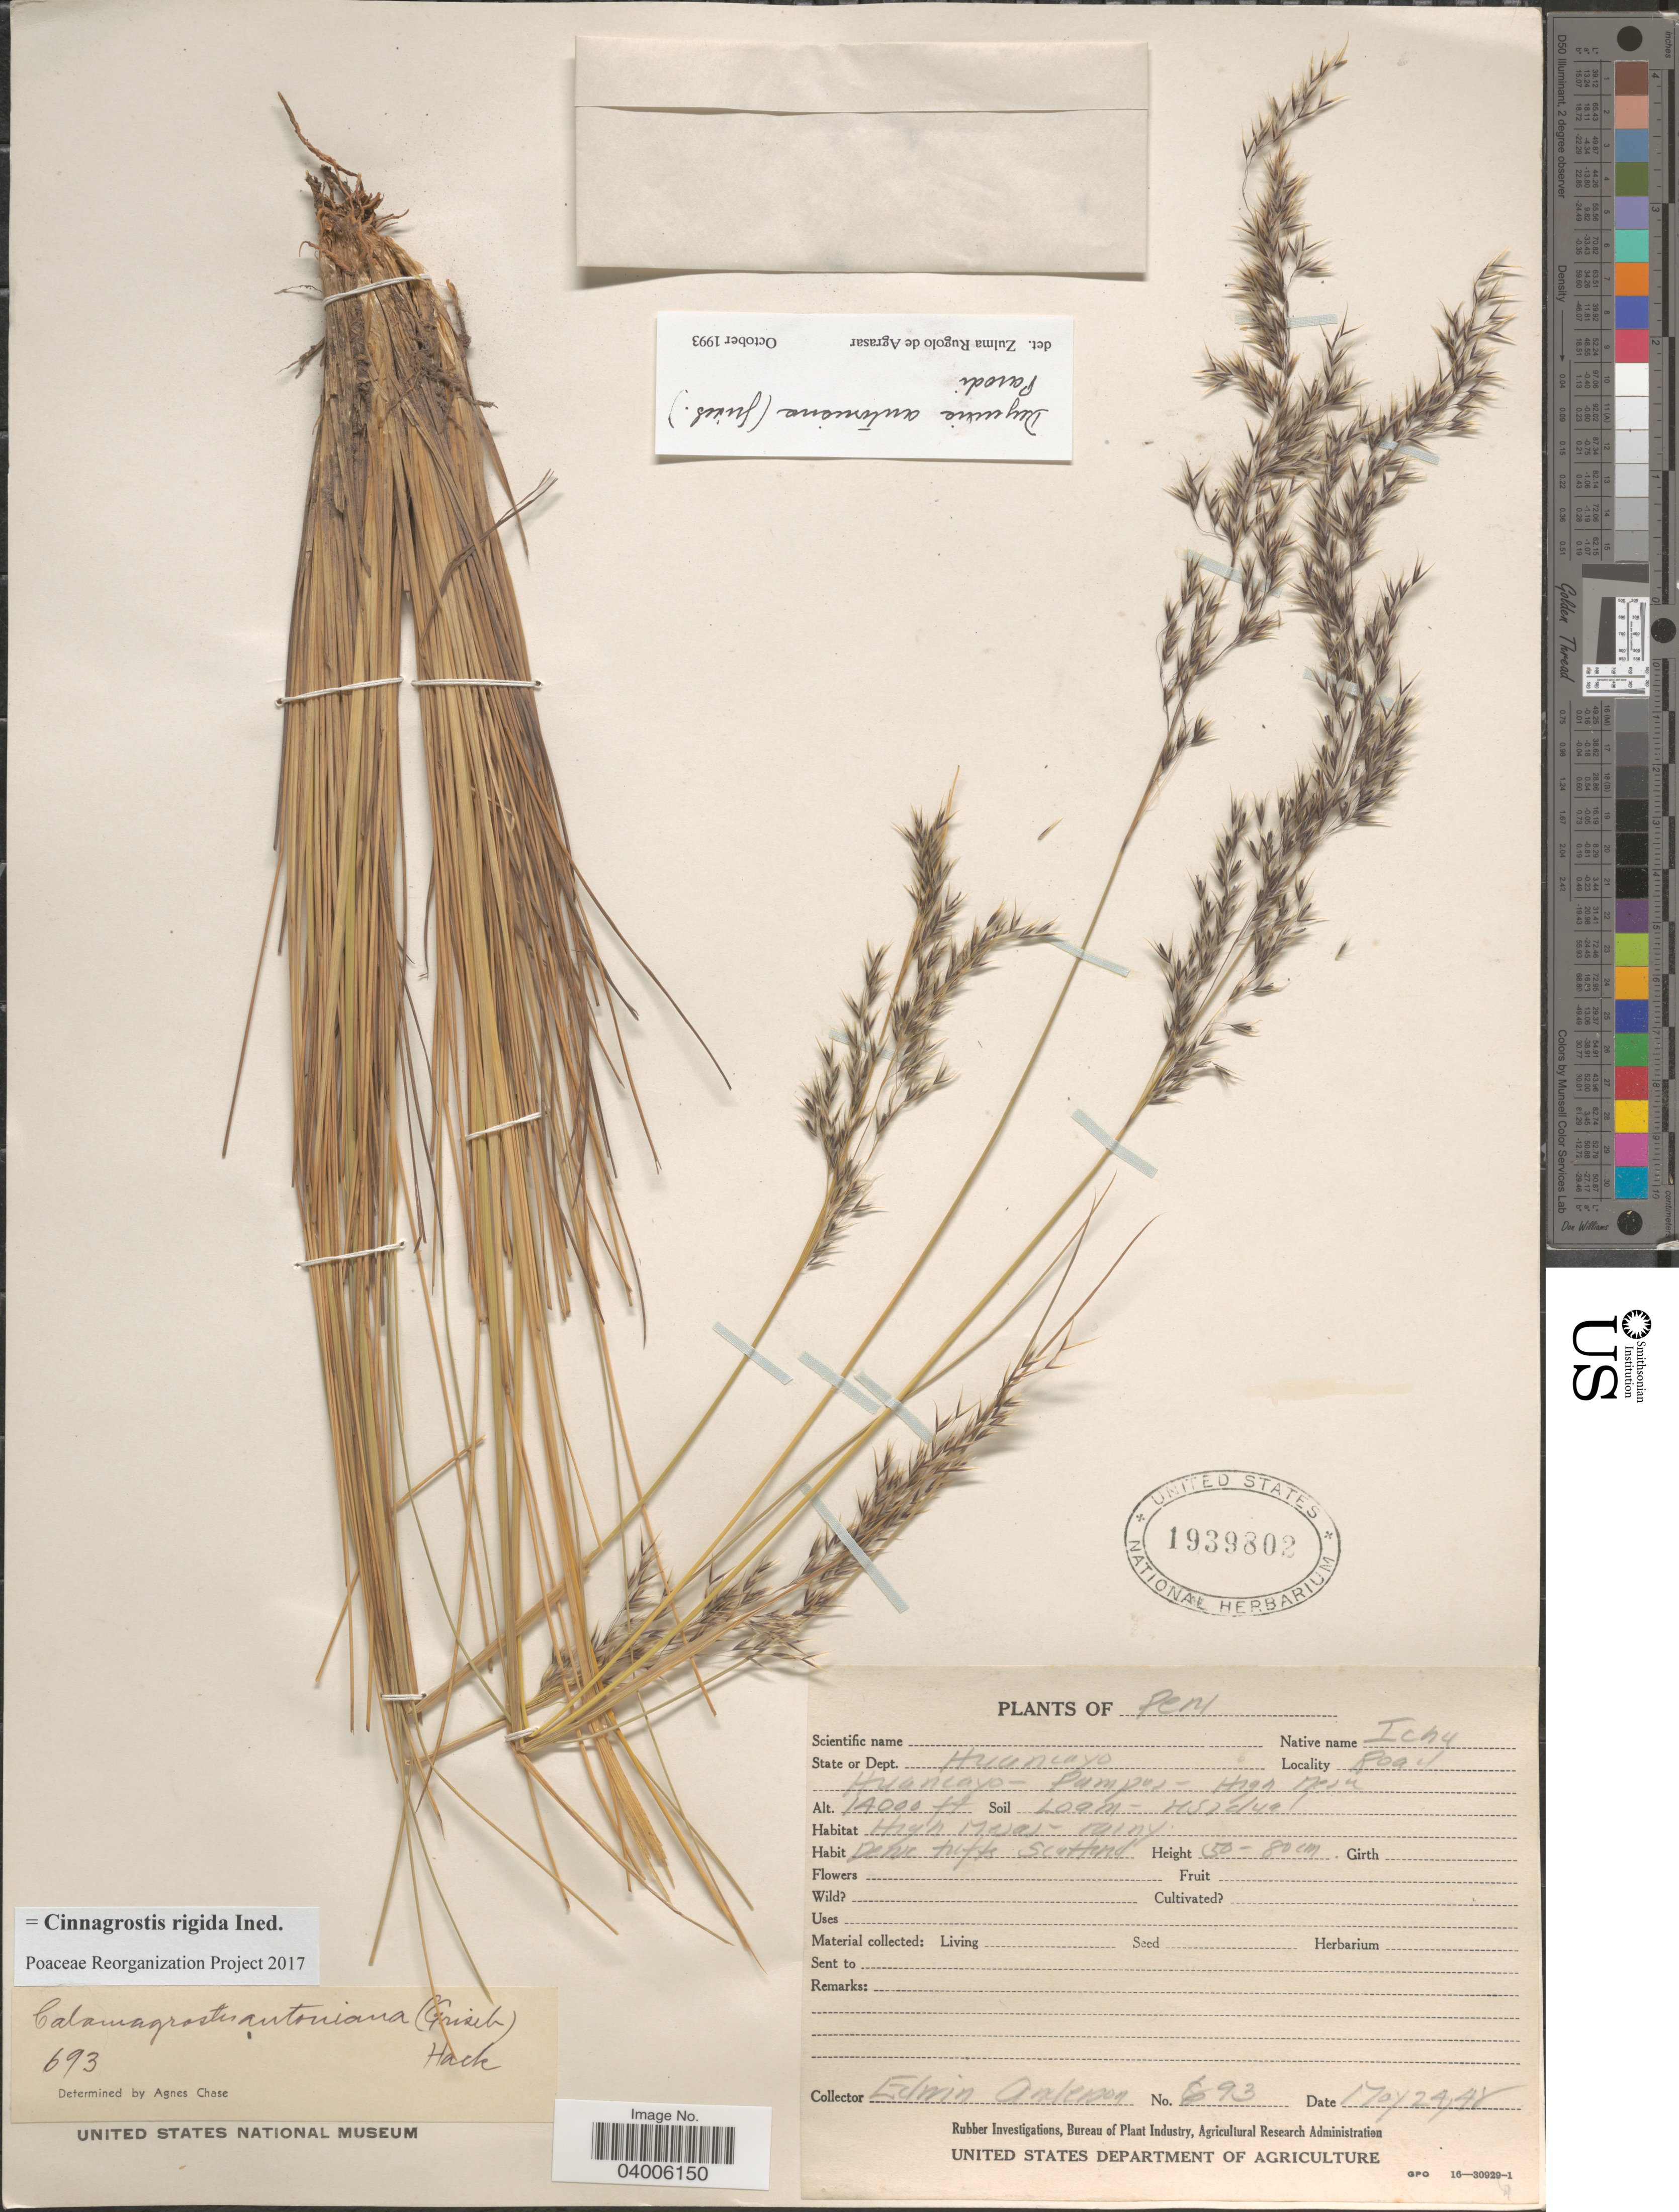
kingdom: Plantae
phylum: Tracheophyta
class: Liliopsida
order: Poales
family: Poaceae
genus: Cinnagrostis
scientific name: Cinnagrostis rigida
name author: (Kunth) P.M. Peterson et al.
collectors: E. Anderson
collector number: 693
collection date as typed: Transcribed d/m/y: 24/5/48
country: Peru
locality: State or Dept. Huancayo. Road Huancayo- Pampas- High Mesa.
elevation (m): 4267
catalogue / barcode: US 1939802